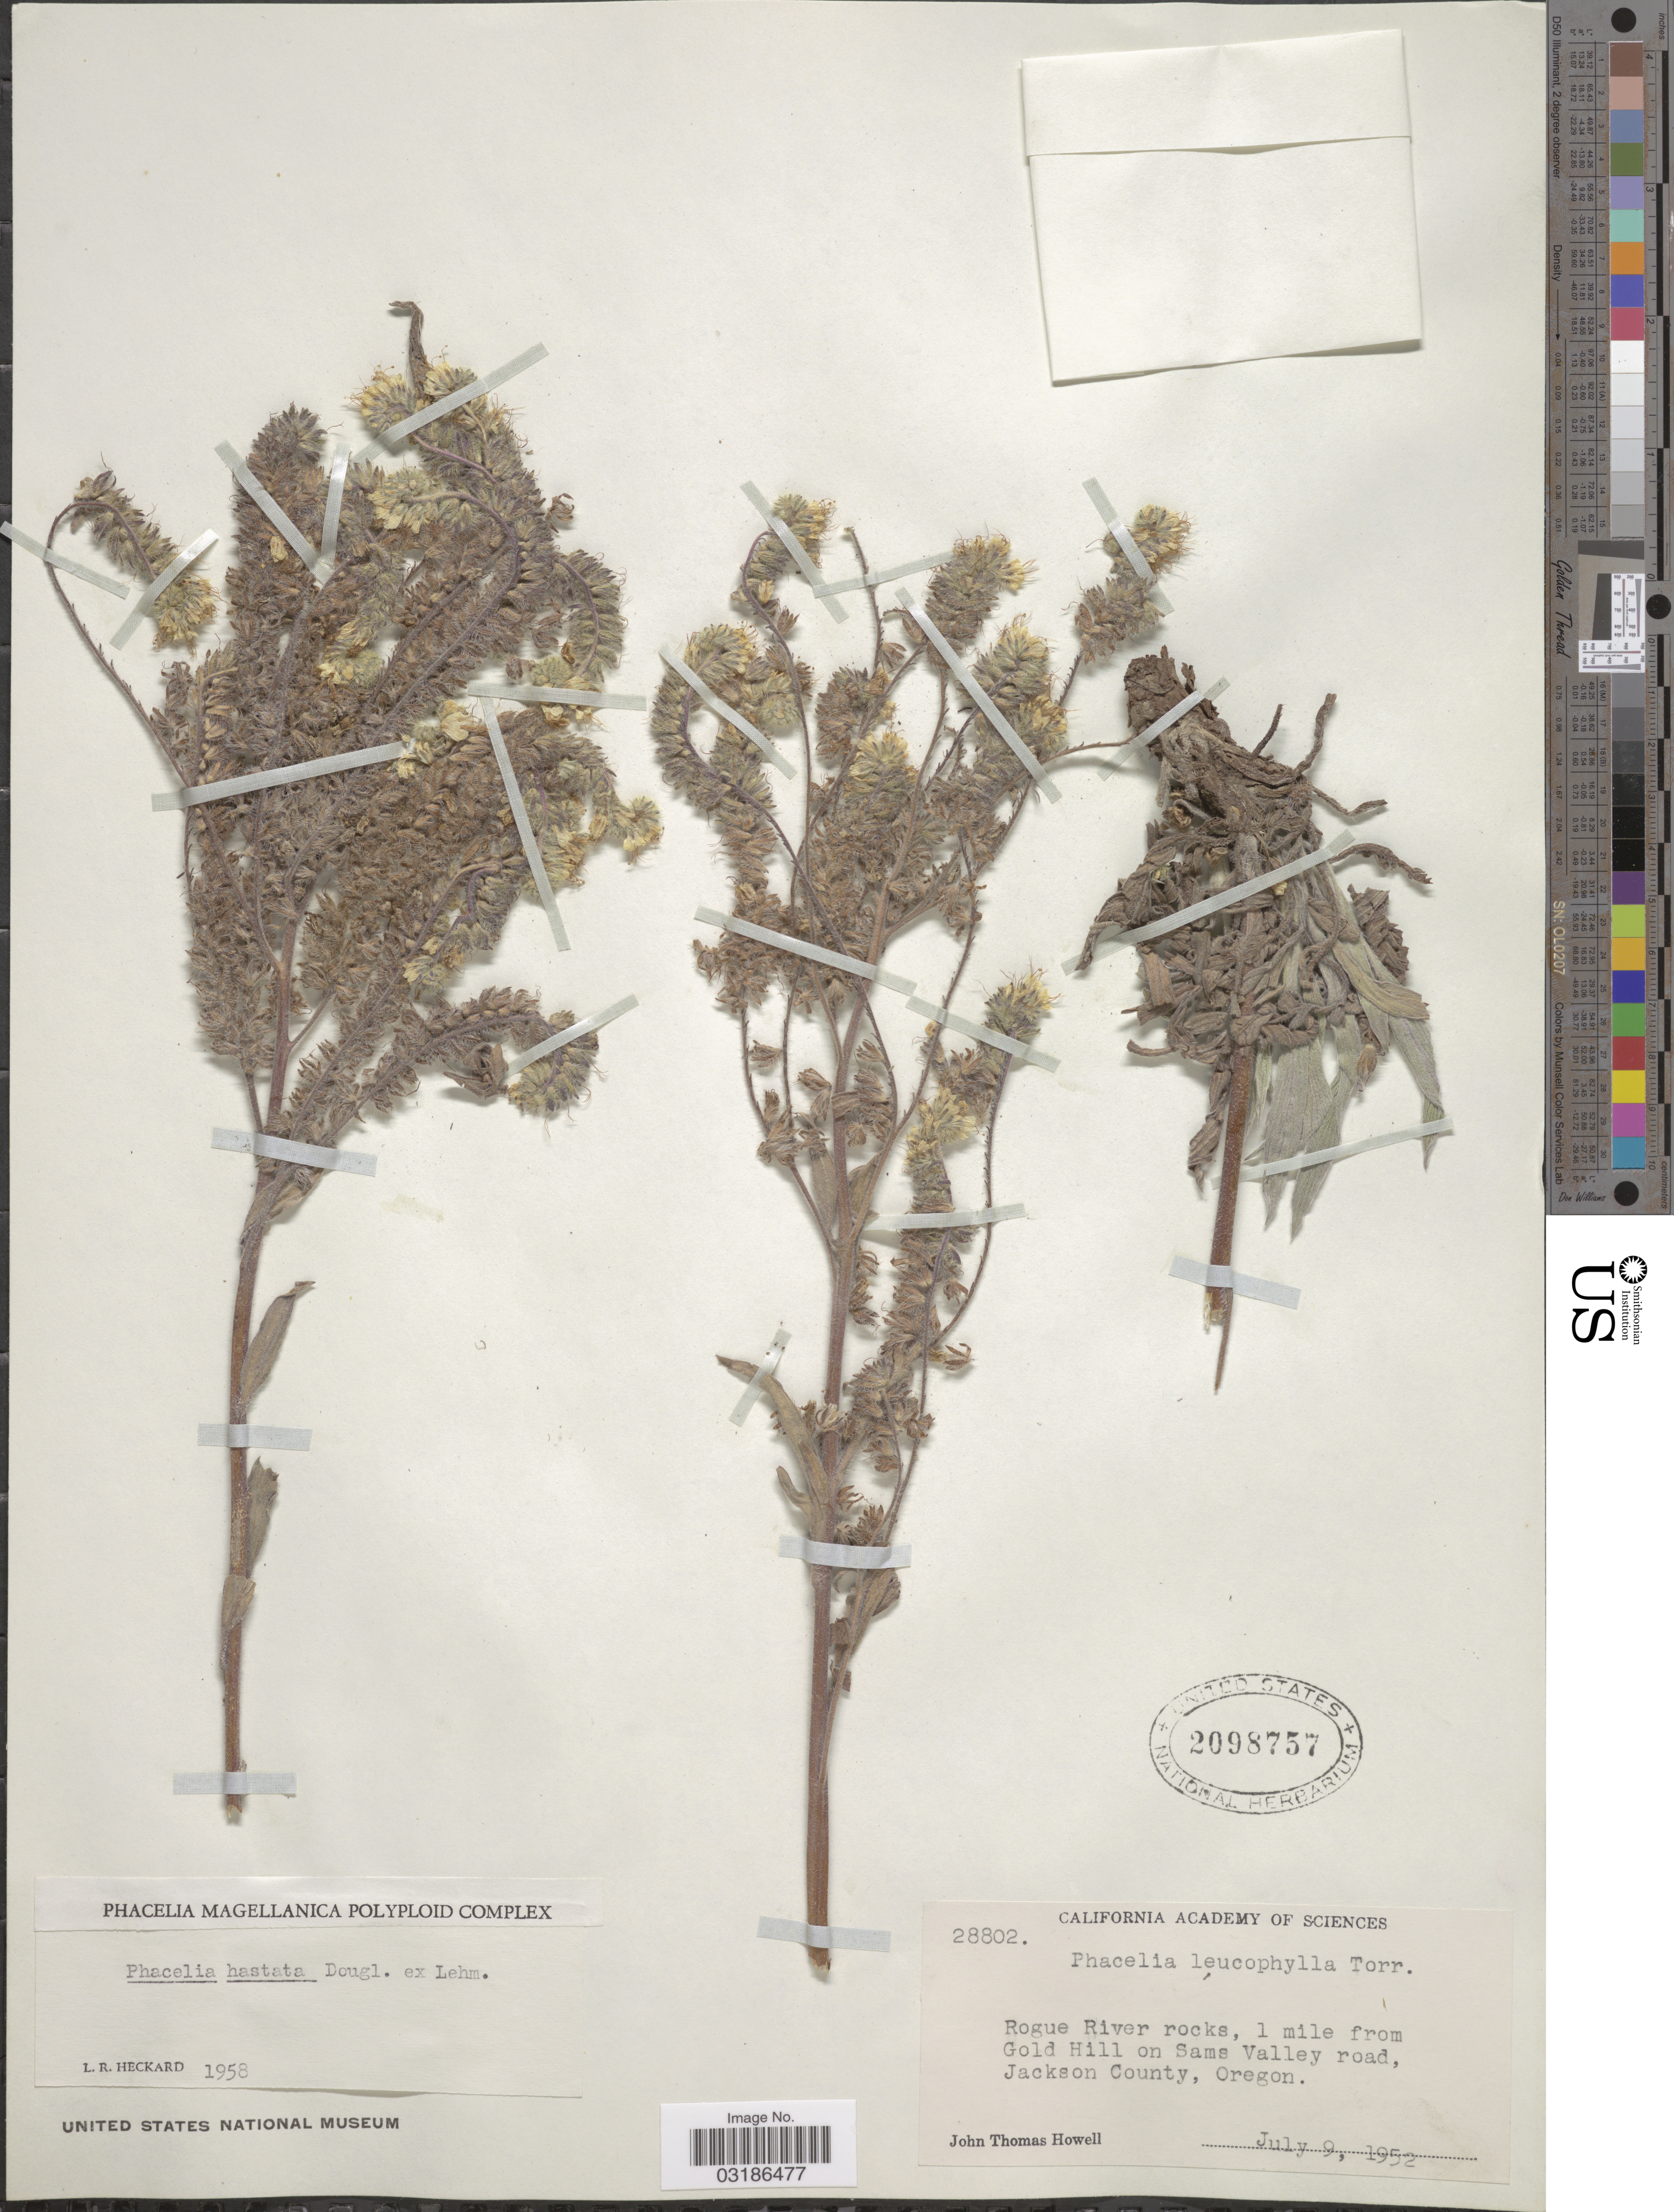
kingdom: Plantae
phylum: Tracheophyta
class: Magnoliopsida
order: Boraginales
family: Hydrophyllaceae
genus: Phacelia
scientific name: Phacelia hastata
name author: Douglas ex Lehm.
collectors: J. T. Howell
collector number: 28802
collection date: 1952-07-09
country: United States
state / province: Oregon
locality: Rogue River rocks, 1 mile from Gold Hill on Sams Valley road, Jackson County, Oregon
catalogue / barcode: US 2098757